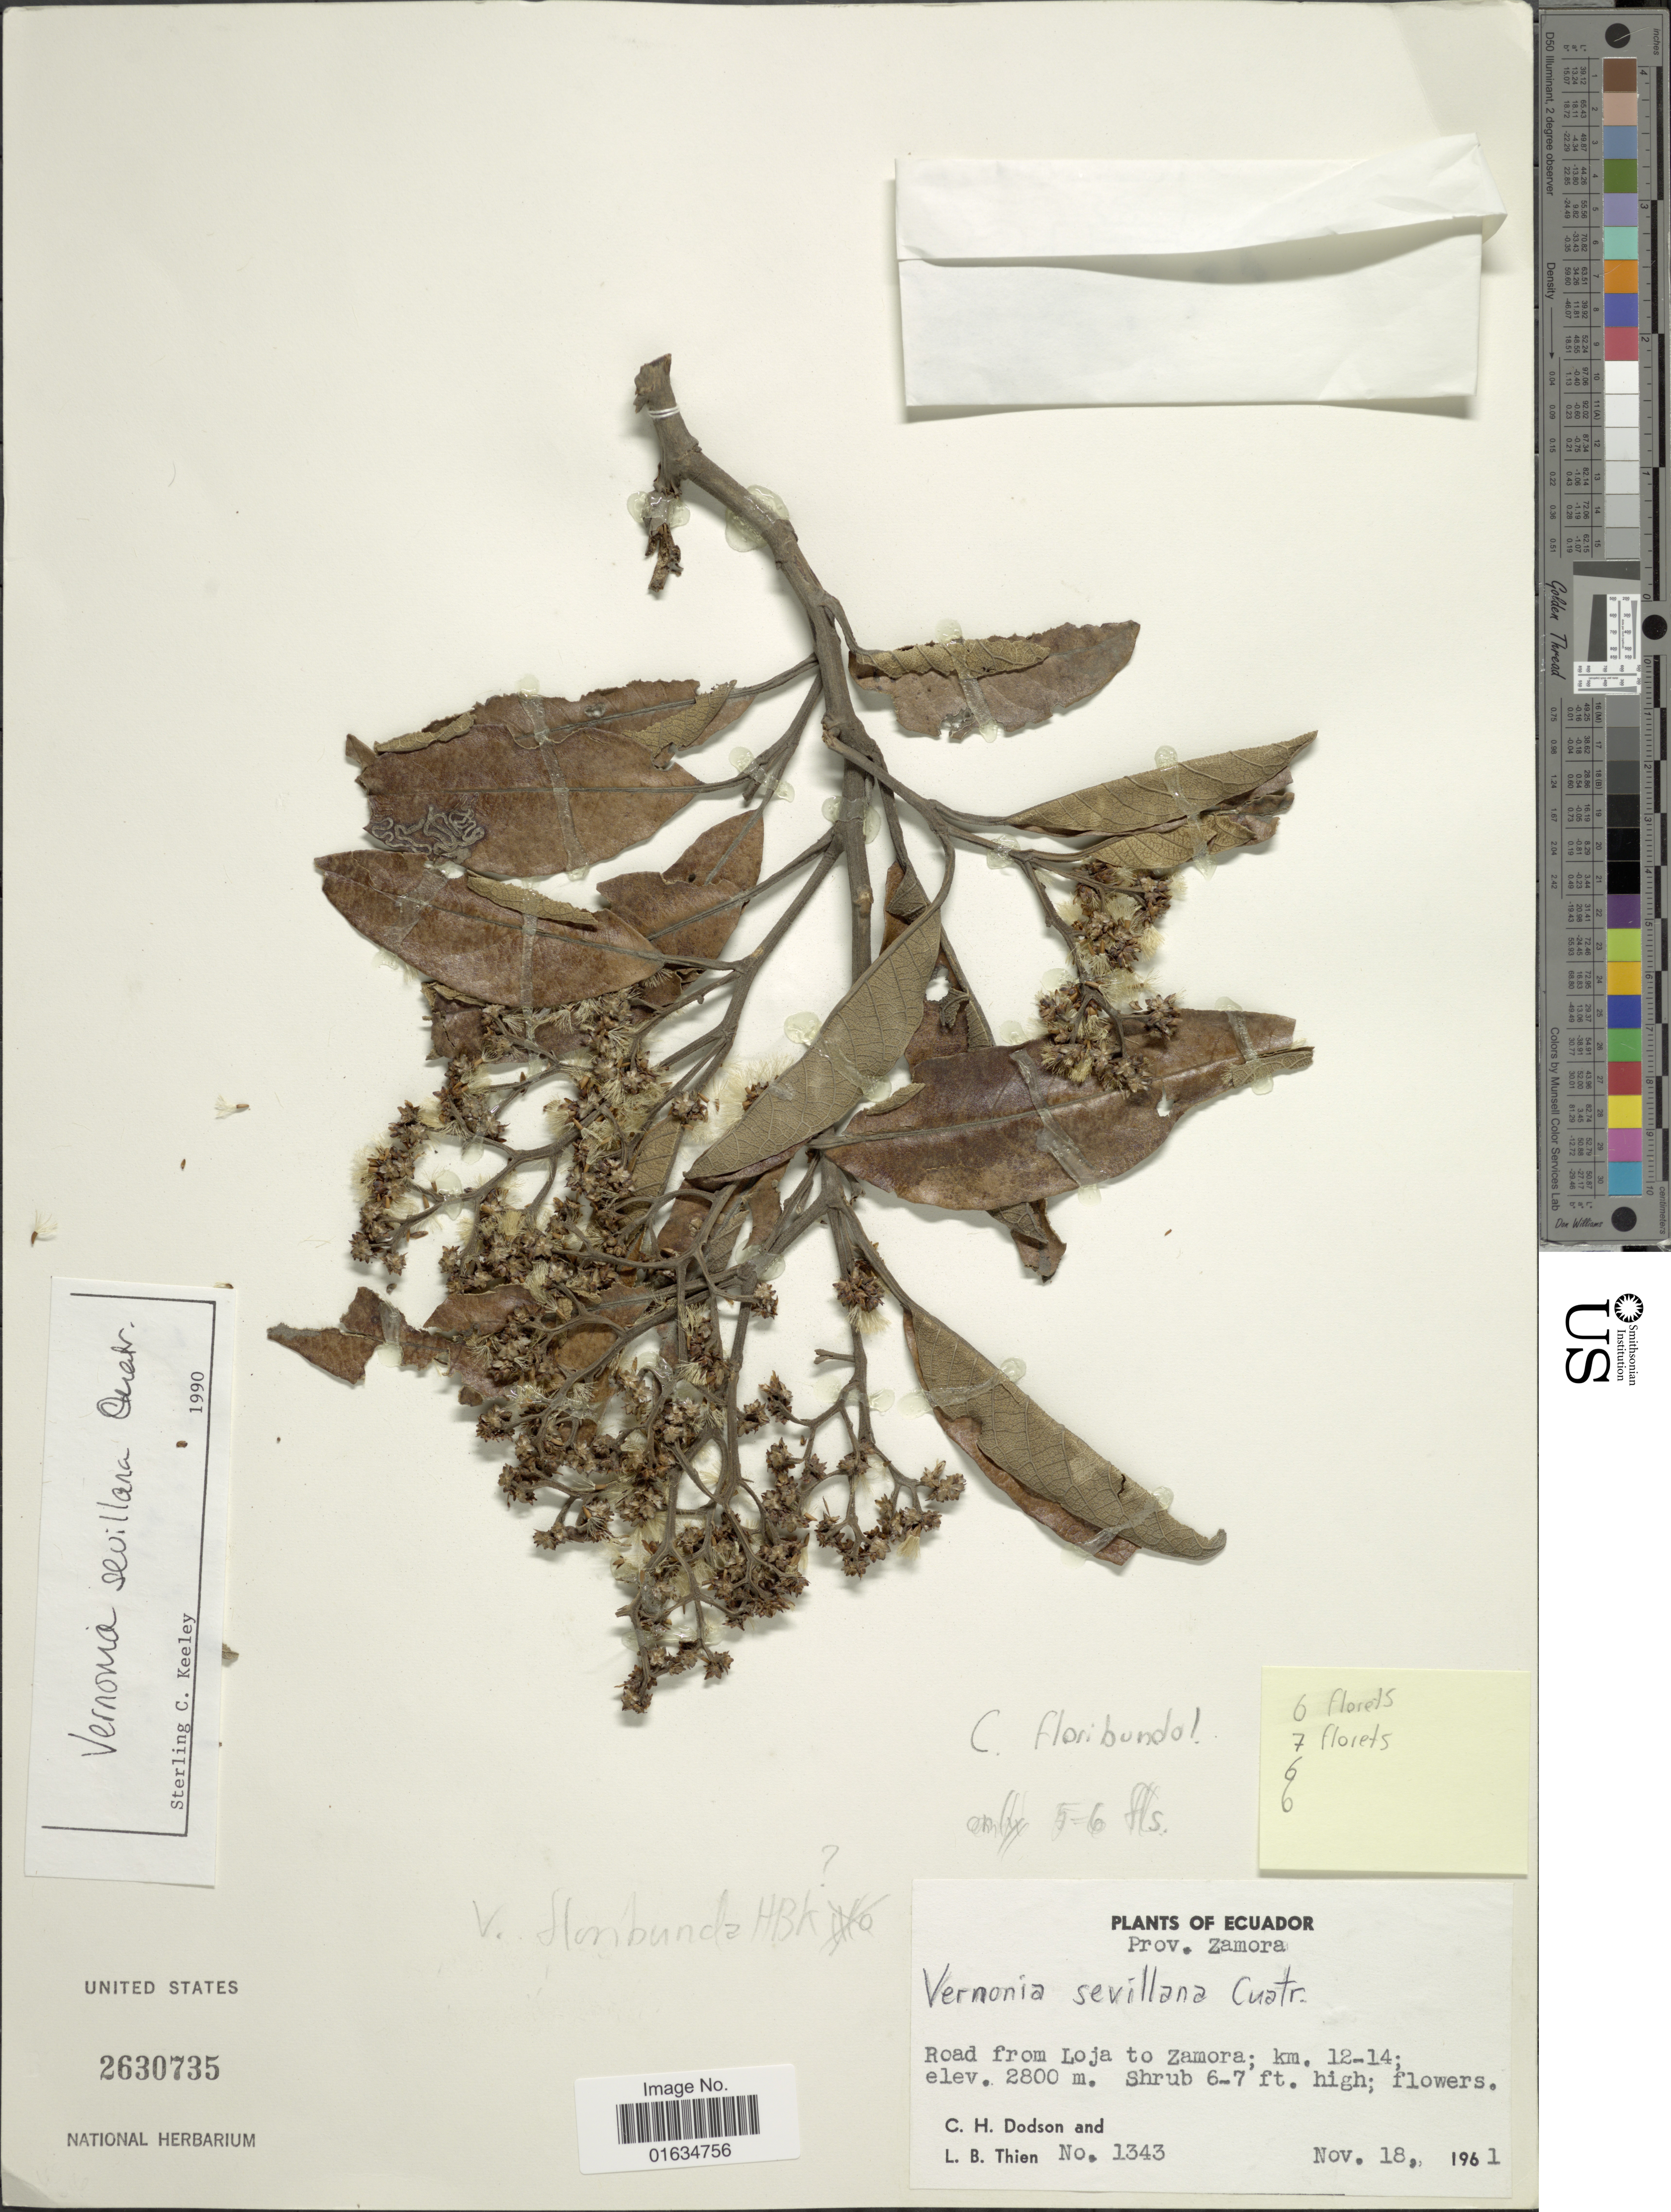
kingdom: Plantae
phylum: Tracheophyta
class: Magnoliopsida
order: Asterales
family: Asteraceae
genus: Critoniopsis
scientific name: Critoniopsis floribunda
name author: (Kunth) H. Rob.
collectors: C. H. Dodson & L. Thien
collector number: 1343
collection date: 1961-11-18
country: Ecuador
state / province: Loja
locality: Prov. Zamora, road from Loja to Zamora; km. 12-14.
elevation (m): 2800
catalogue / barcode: US 2630735